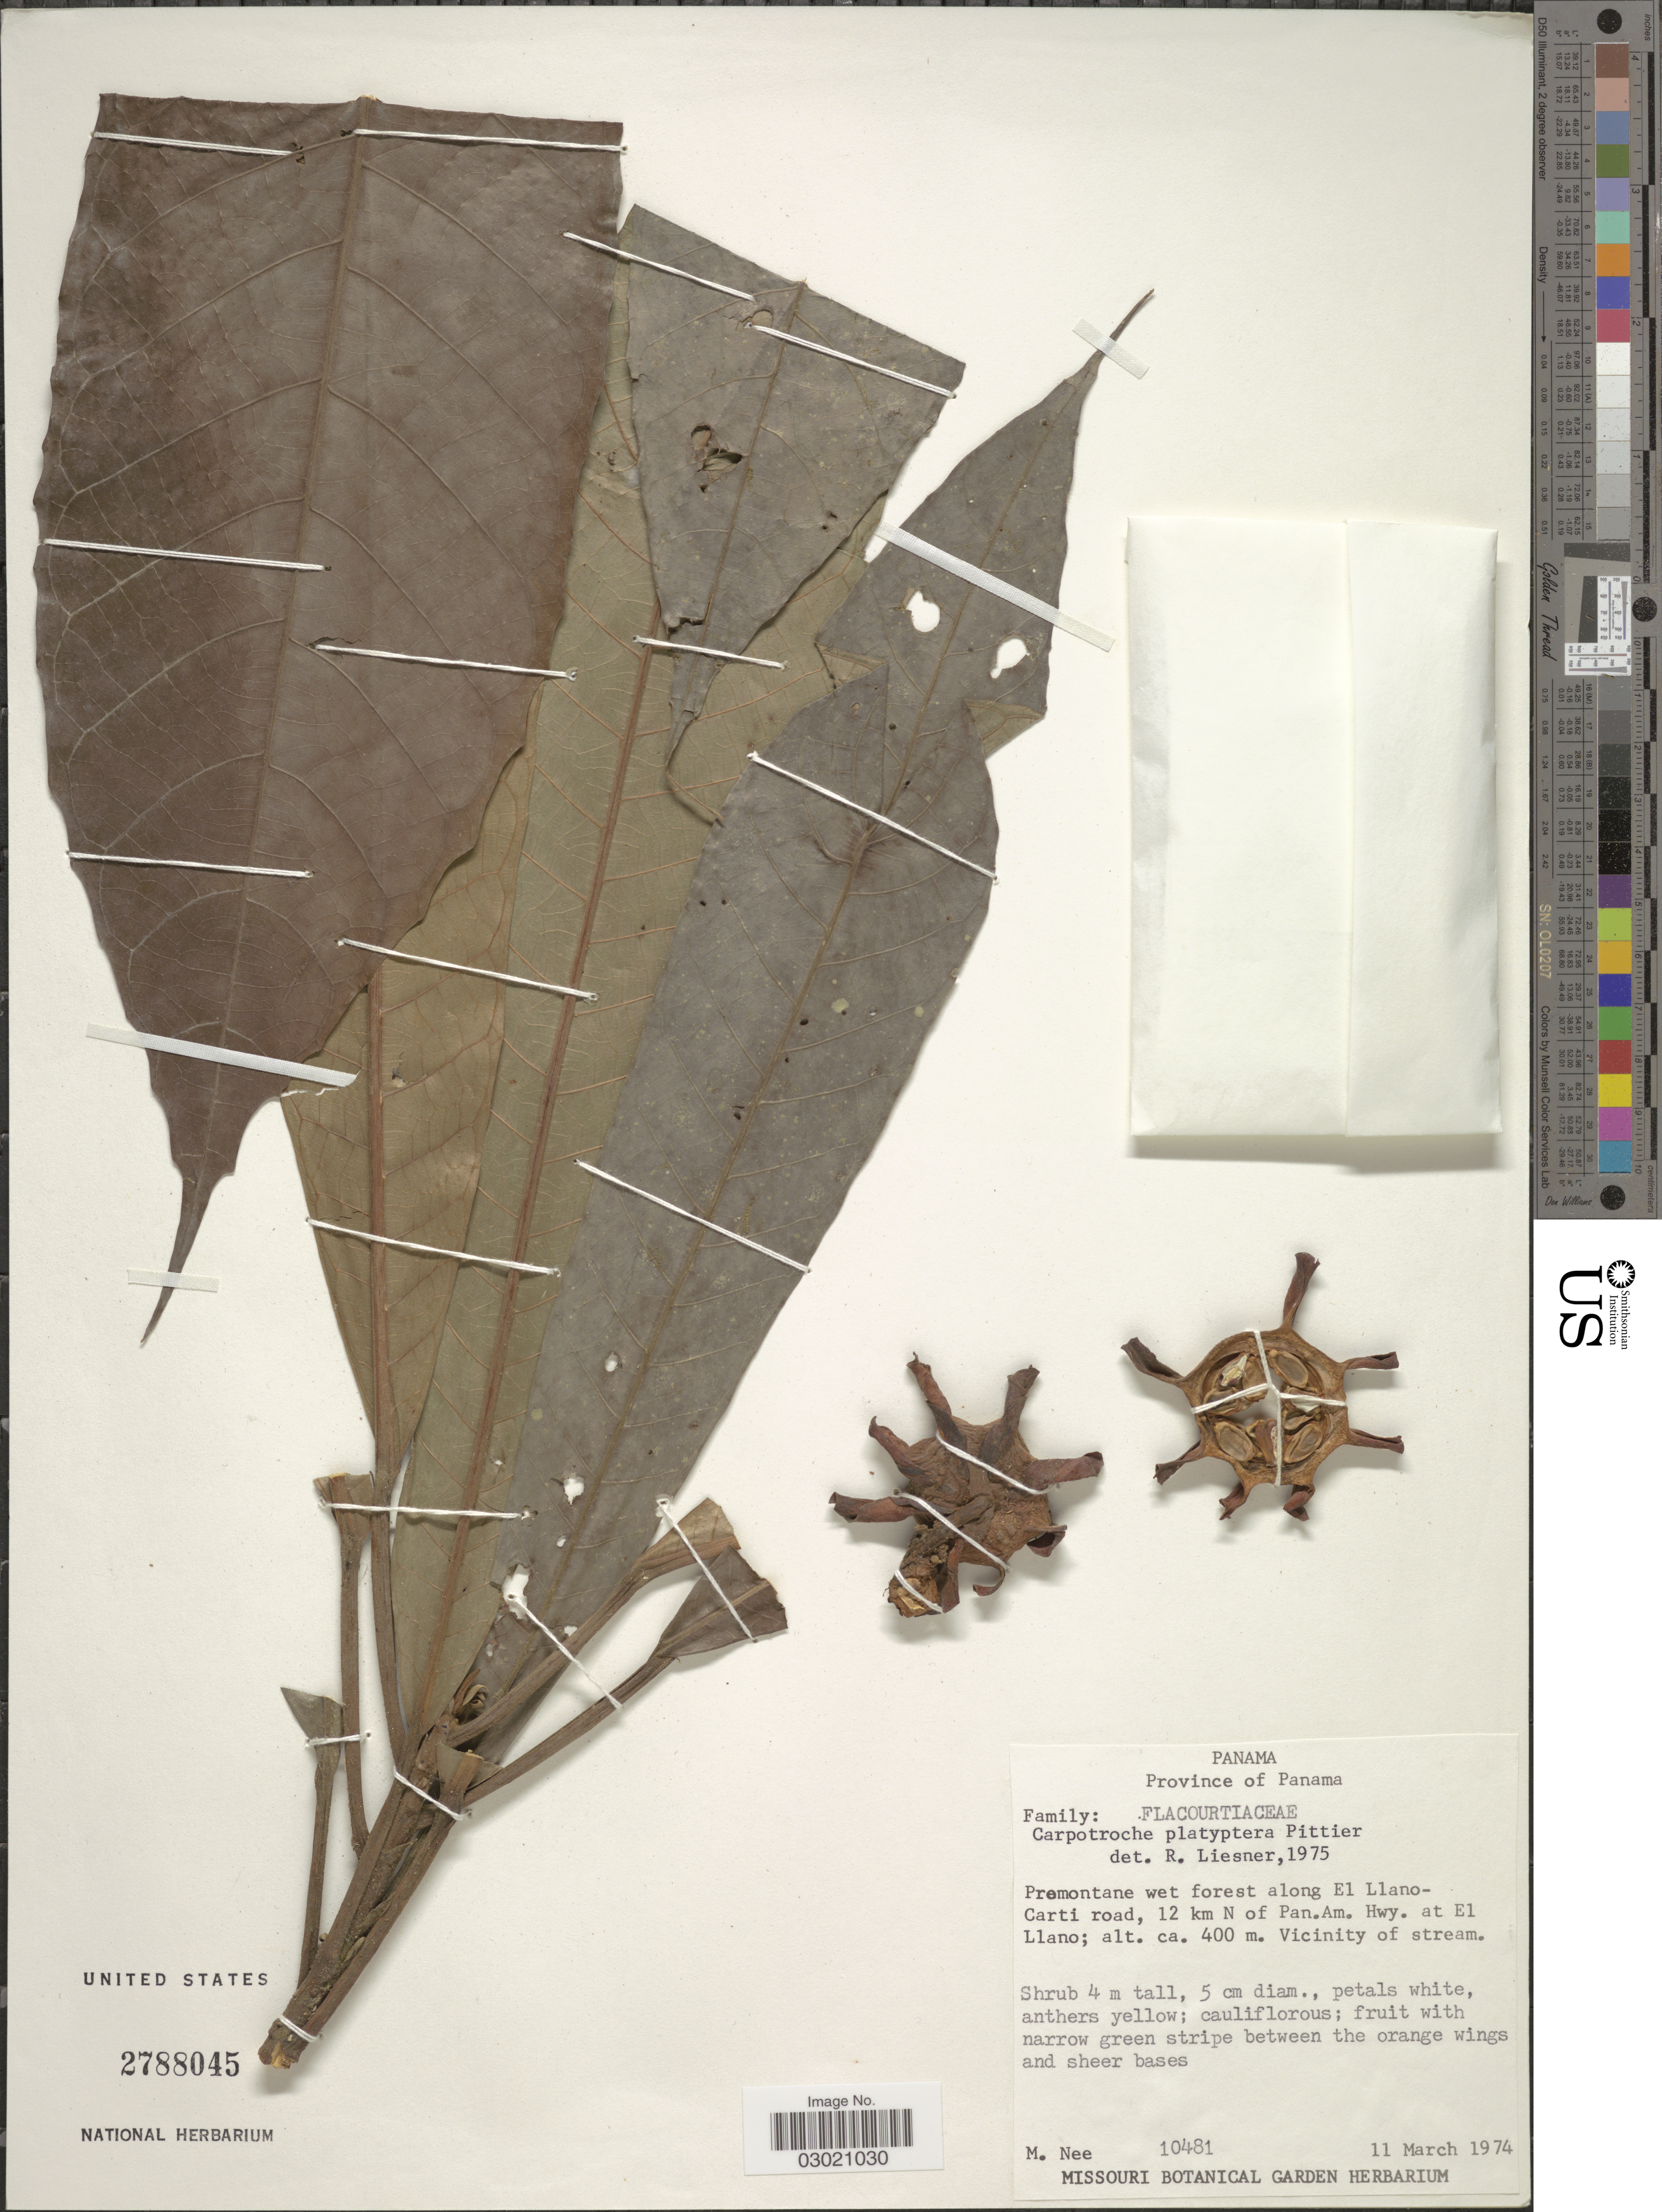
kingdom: Plantae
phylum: Tracheophyta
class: Magnoliopsida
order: Malpighiales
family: Achariaceae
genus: Carpotroche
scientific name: Carpotroche platyptera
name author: Pittier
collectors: M. Nee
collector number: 10481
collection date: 1974-03-11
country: Panama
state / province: Panamá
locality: Premontane wet forest along El Llano-Carti road, 12 km N of Pan.Am. Hwy. at El Llano. Vicinity of stream.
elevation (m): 400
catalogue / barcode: US 2788045